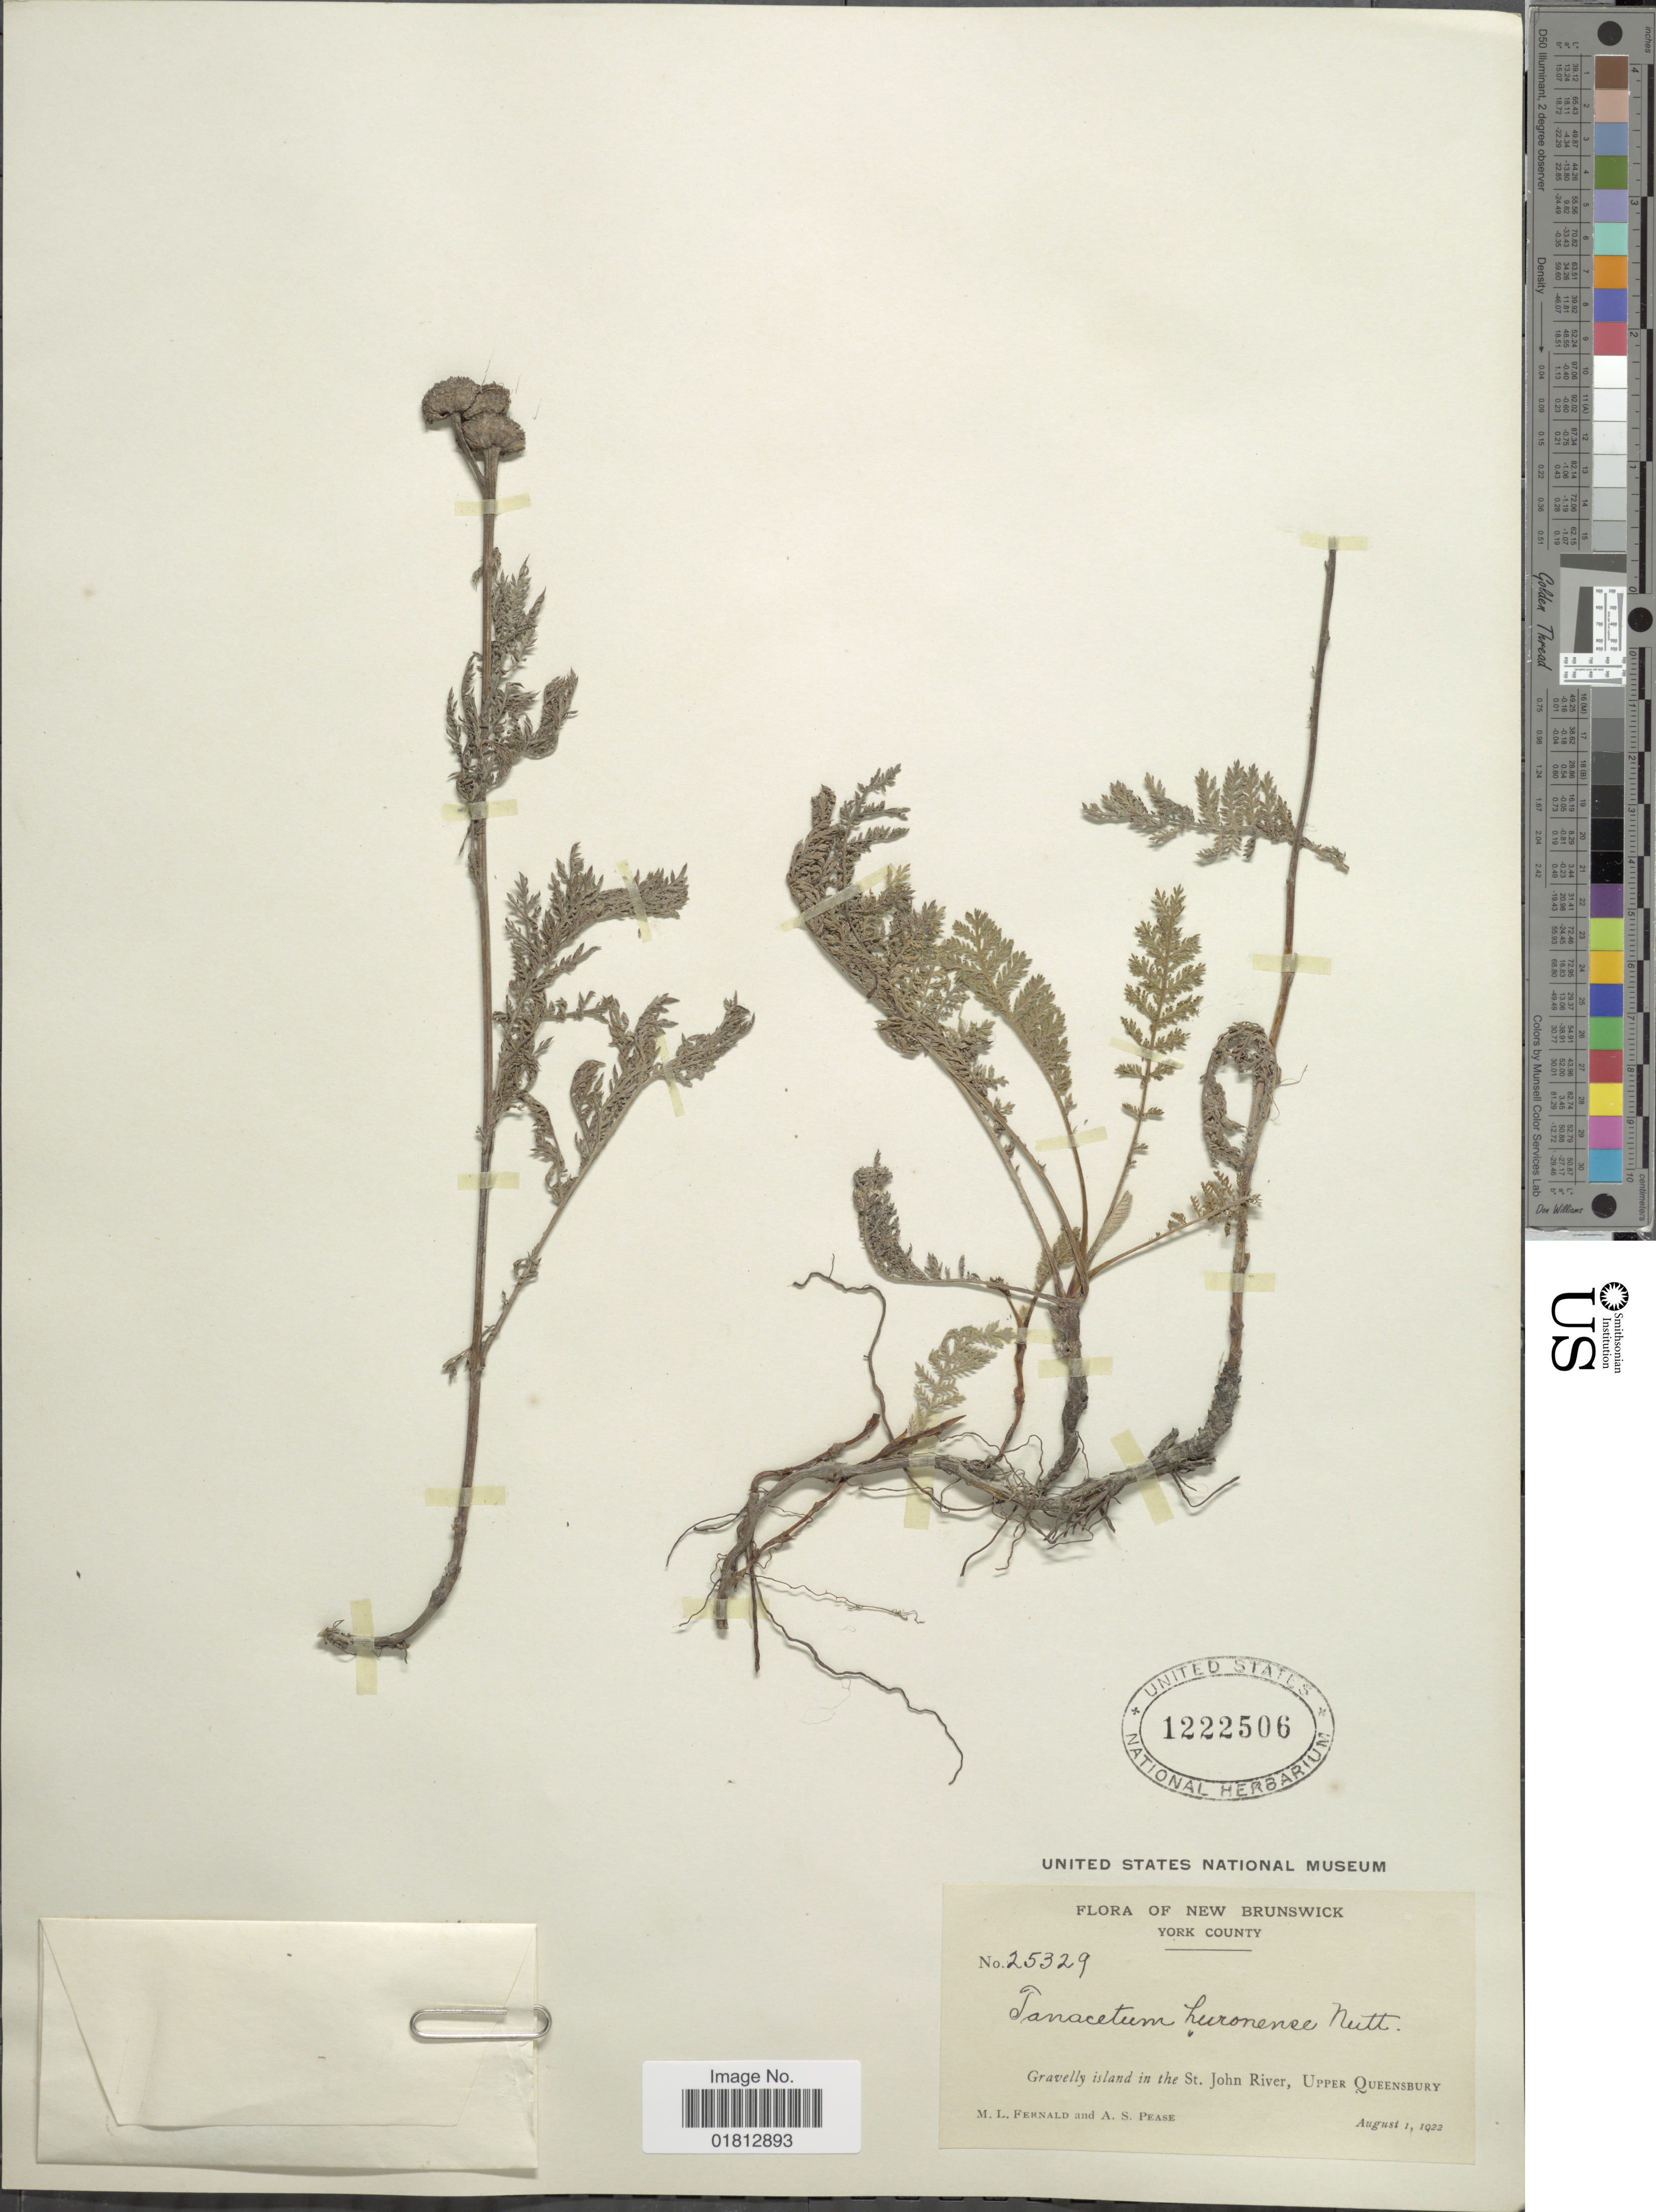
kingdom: Plantae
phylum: Tracheophyta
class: Magnoliopsida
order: Asterales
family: Asteraceae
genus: Tanacetum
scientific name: Tanacetum huronense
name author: Nutt.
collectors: M. L. Fernald & A. S. Pease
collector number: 25329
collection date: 1922-08-01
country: Canada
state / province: New Brunswick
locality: York County, island in the St. John River, Upper Queensbury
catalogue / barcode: US 1222506